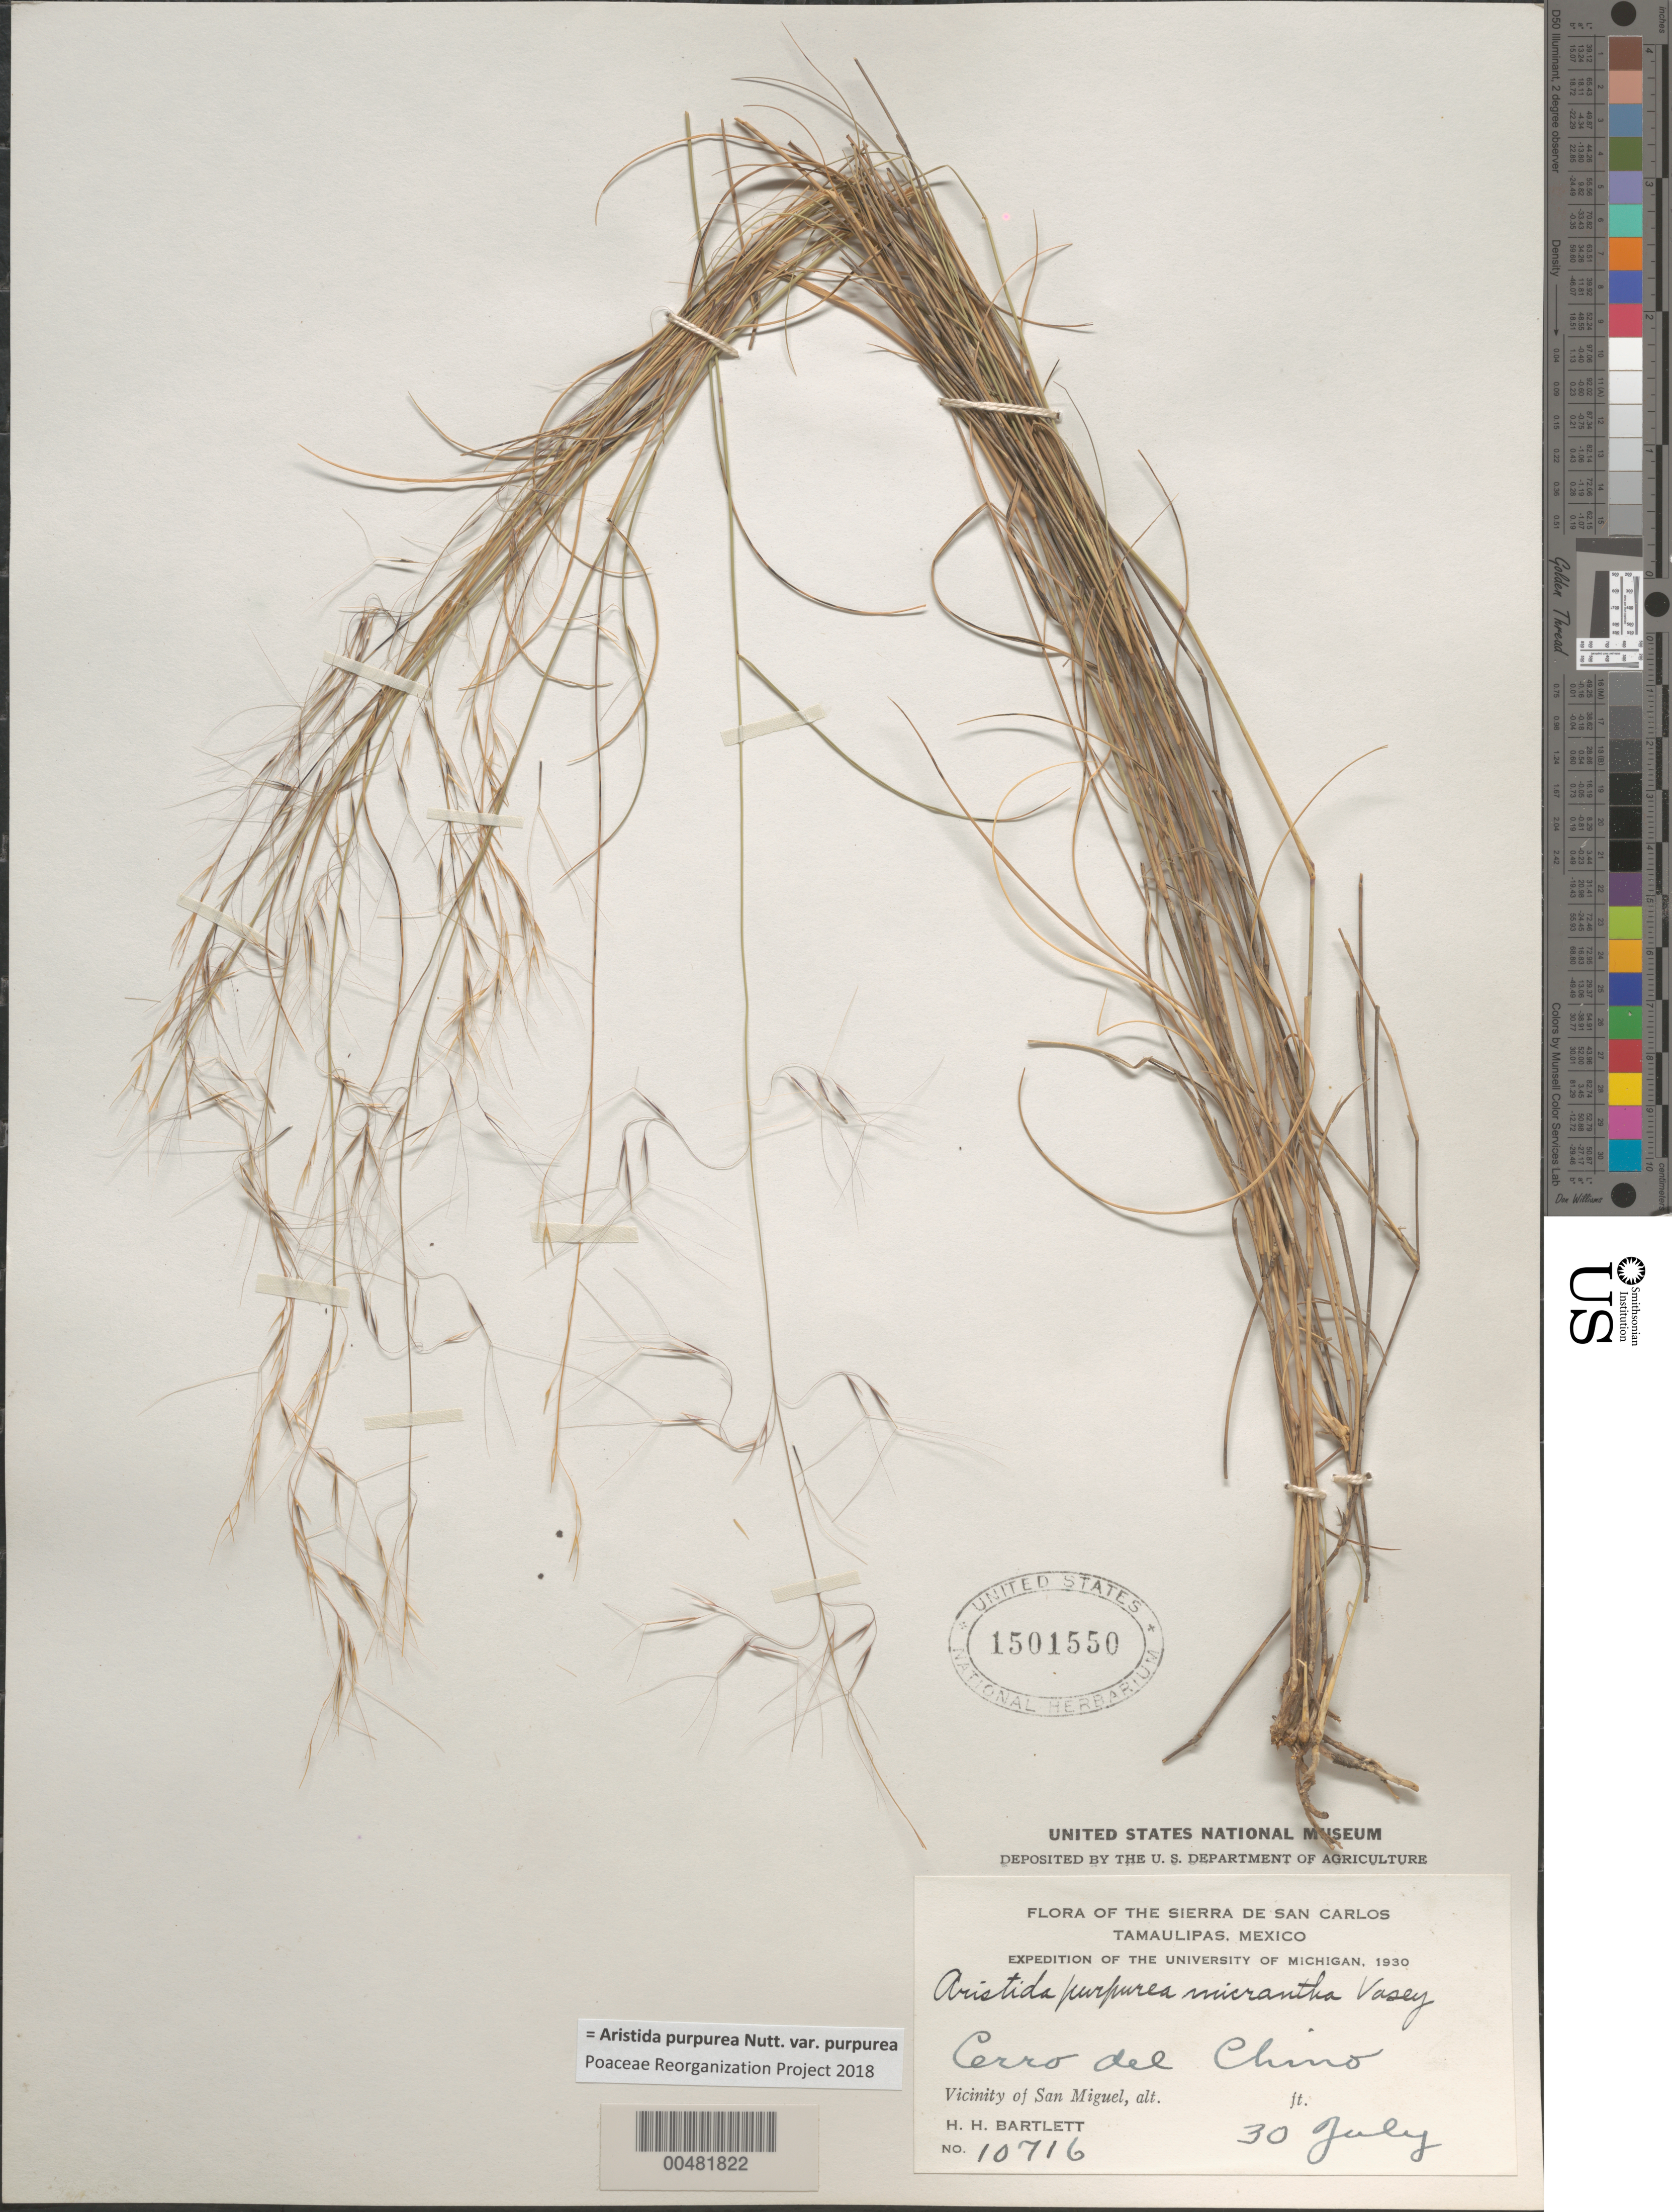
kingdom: Plantae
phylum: Tracheophyta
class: Liliopsida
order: Poales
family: Poaceae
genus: Aristida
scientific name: Aristida purpurea var. purpurea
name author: Nutt.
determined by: Poaceae Reorganization Project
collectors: H. H. Bartlett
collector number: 10716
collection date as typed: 30 Jul 1930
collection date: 1930-07-30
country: Mexico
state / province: Tamaulipas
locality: Cerro del Chino, vicinity of San Miguel, Sierra de San Carlos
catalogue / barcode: US 1501550